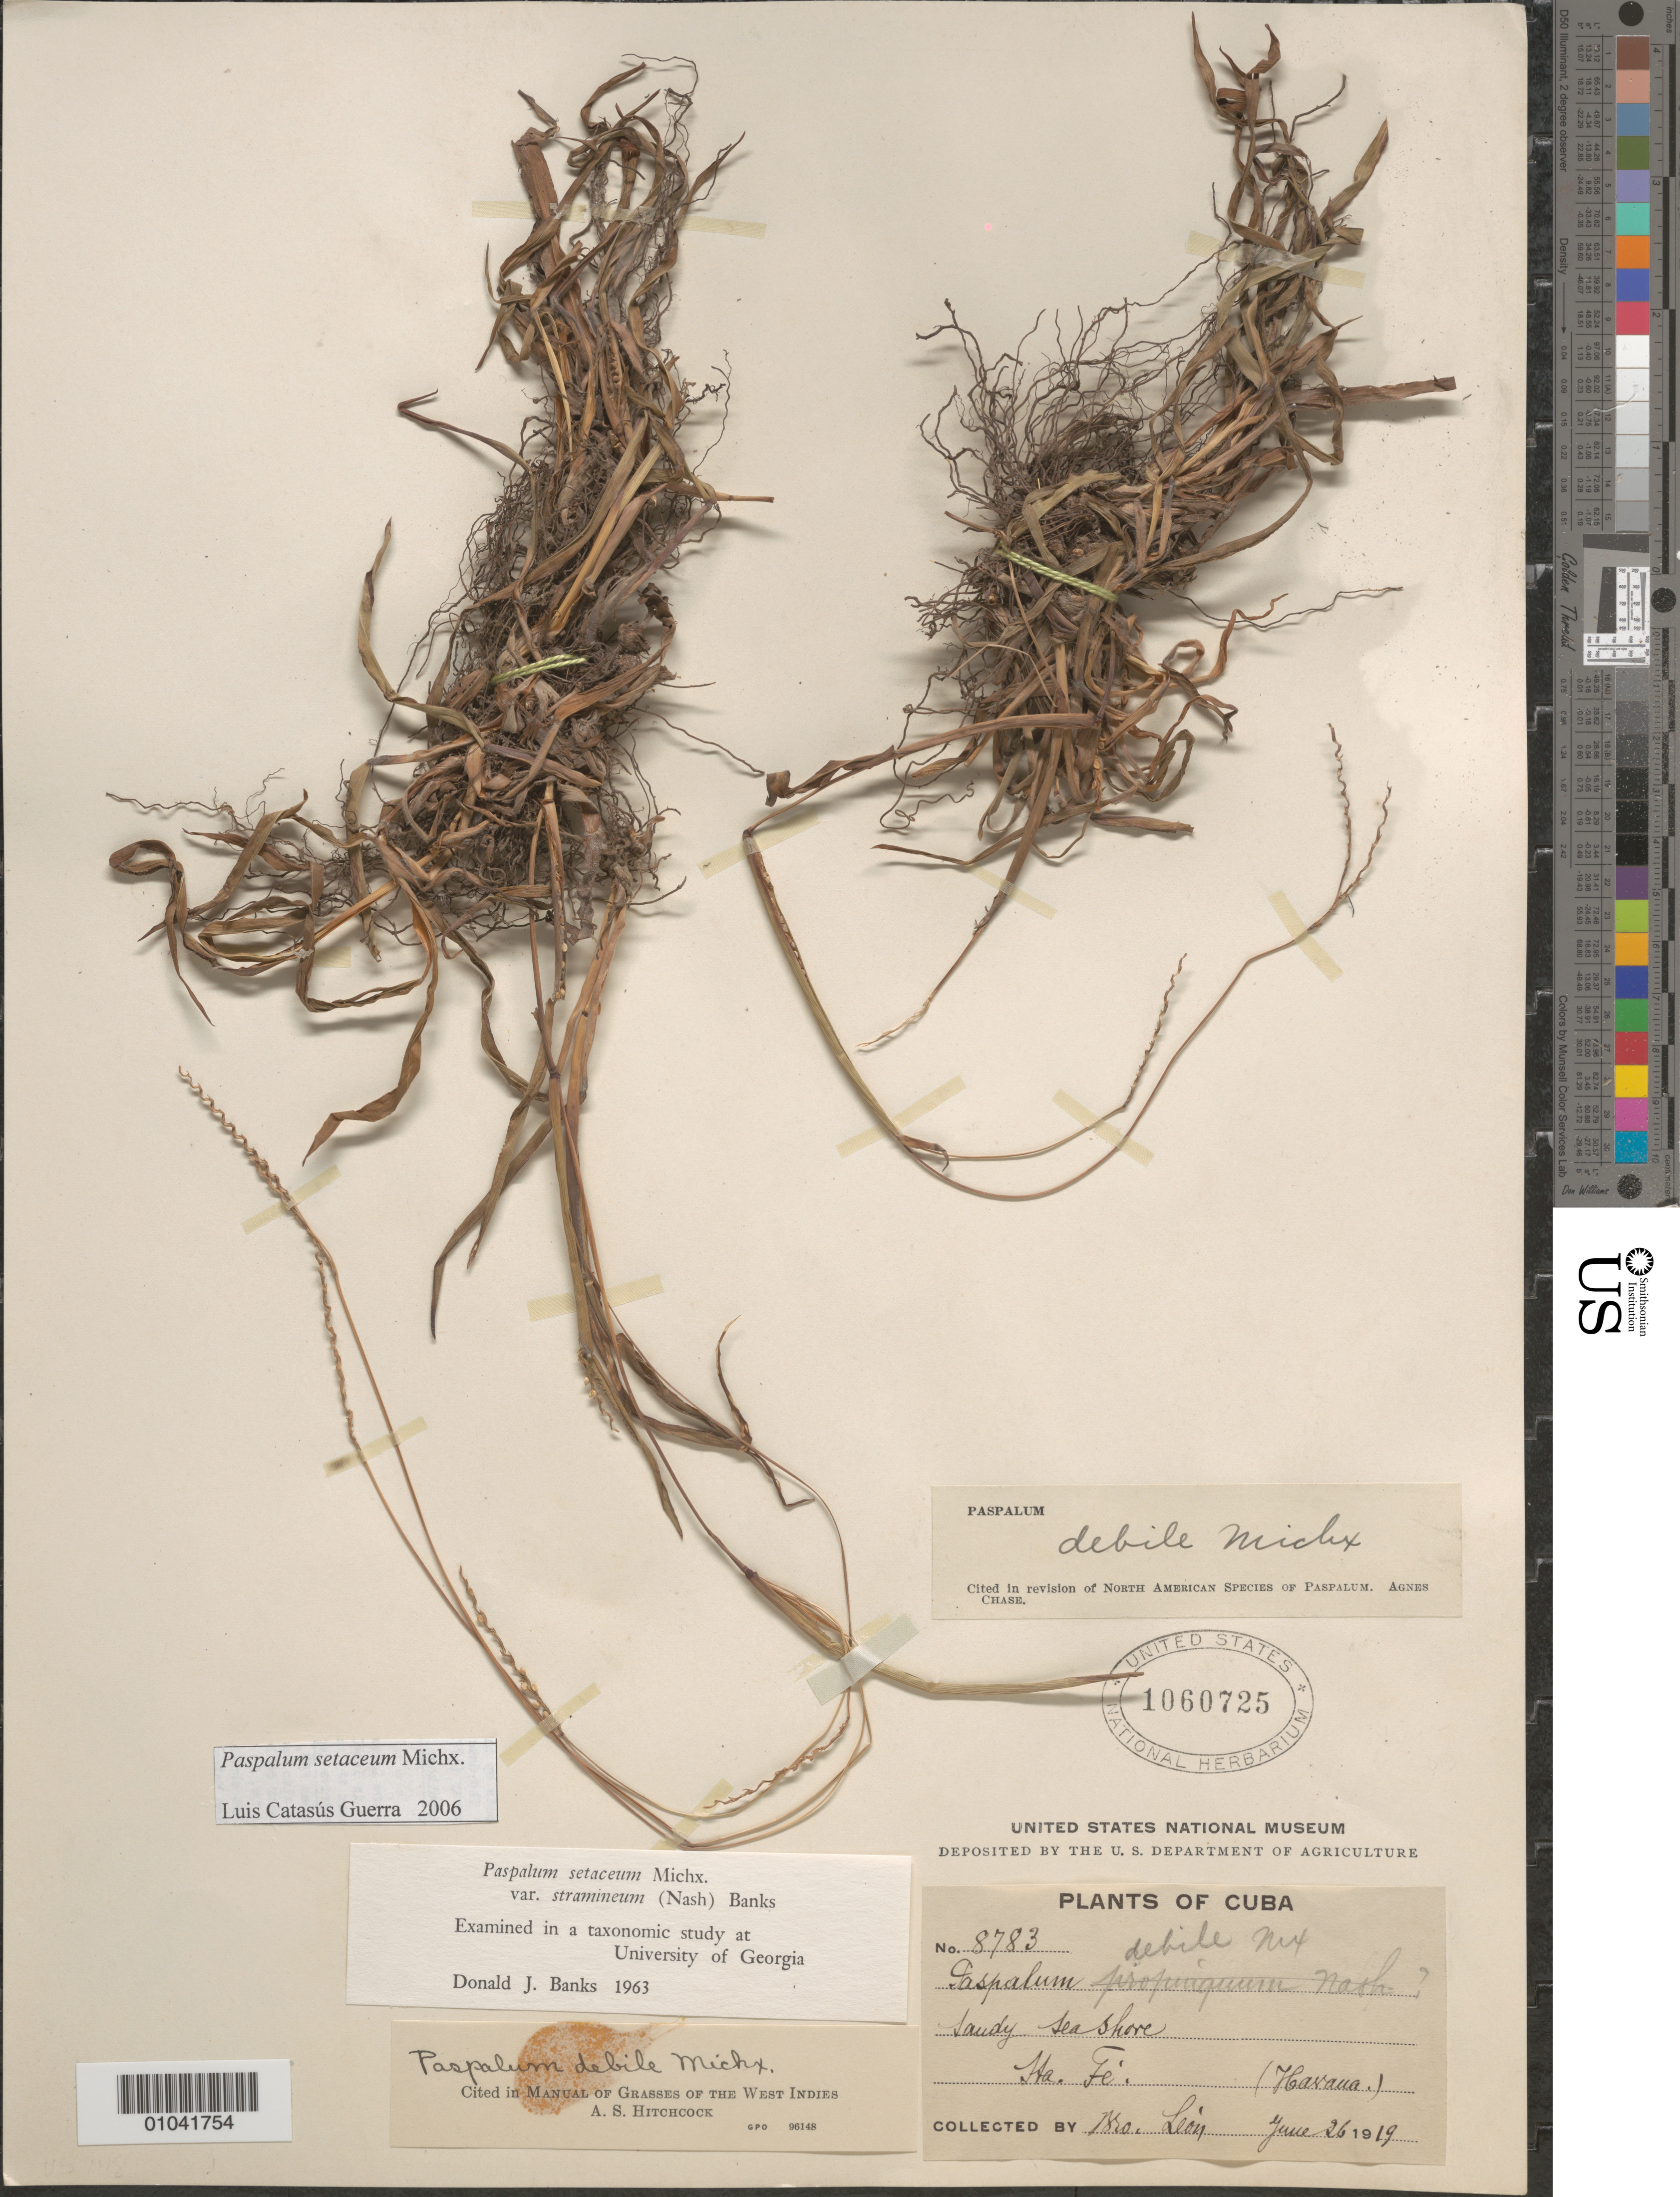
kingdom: Plantae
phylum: Tracheophyta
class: Liliopsida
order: Poales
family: Poaceae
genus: Paspalum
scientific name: Paspalum setaceum var. stramineum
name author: (Nash) D.J. Banks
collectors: Bro. León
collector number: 8783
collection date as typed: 26 Jun 1919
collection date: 1919-06-26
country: Cuba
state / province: La Habana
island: Cuba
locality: Santa Fe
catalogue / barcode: US 1060725